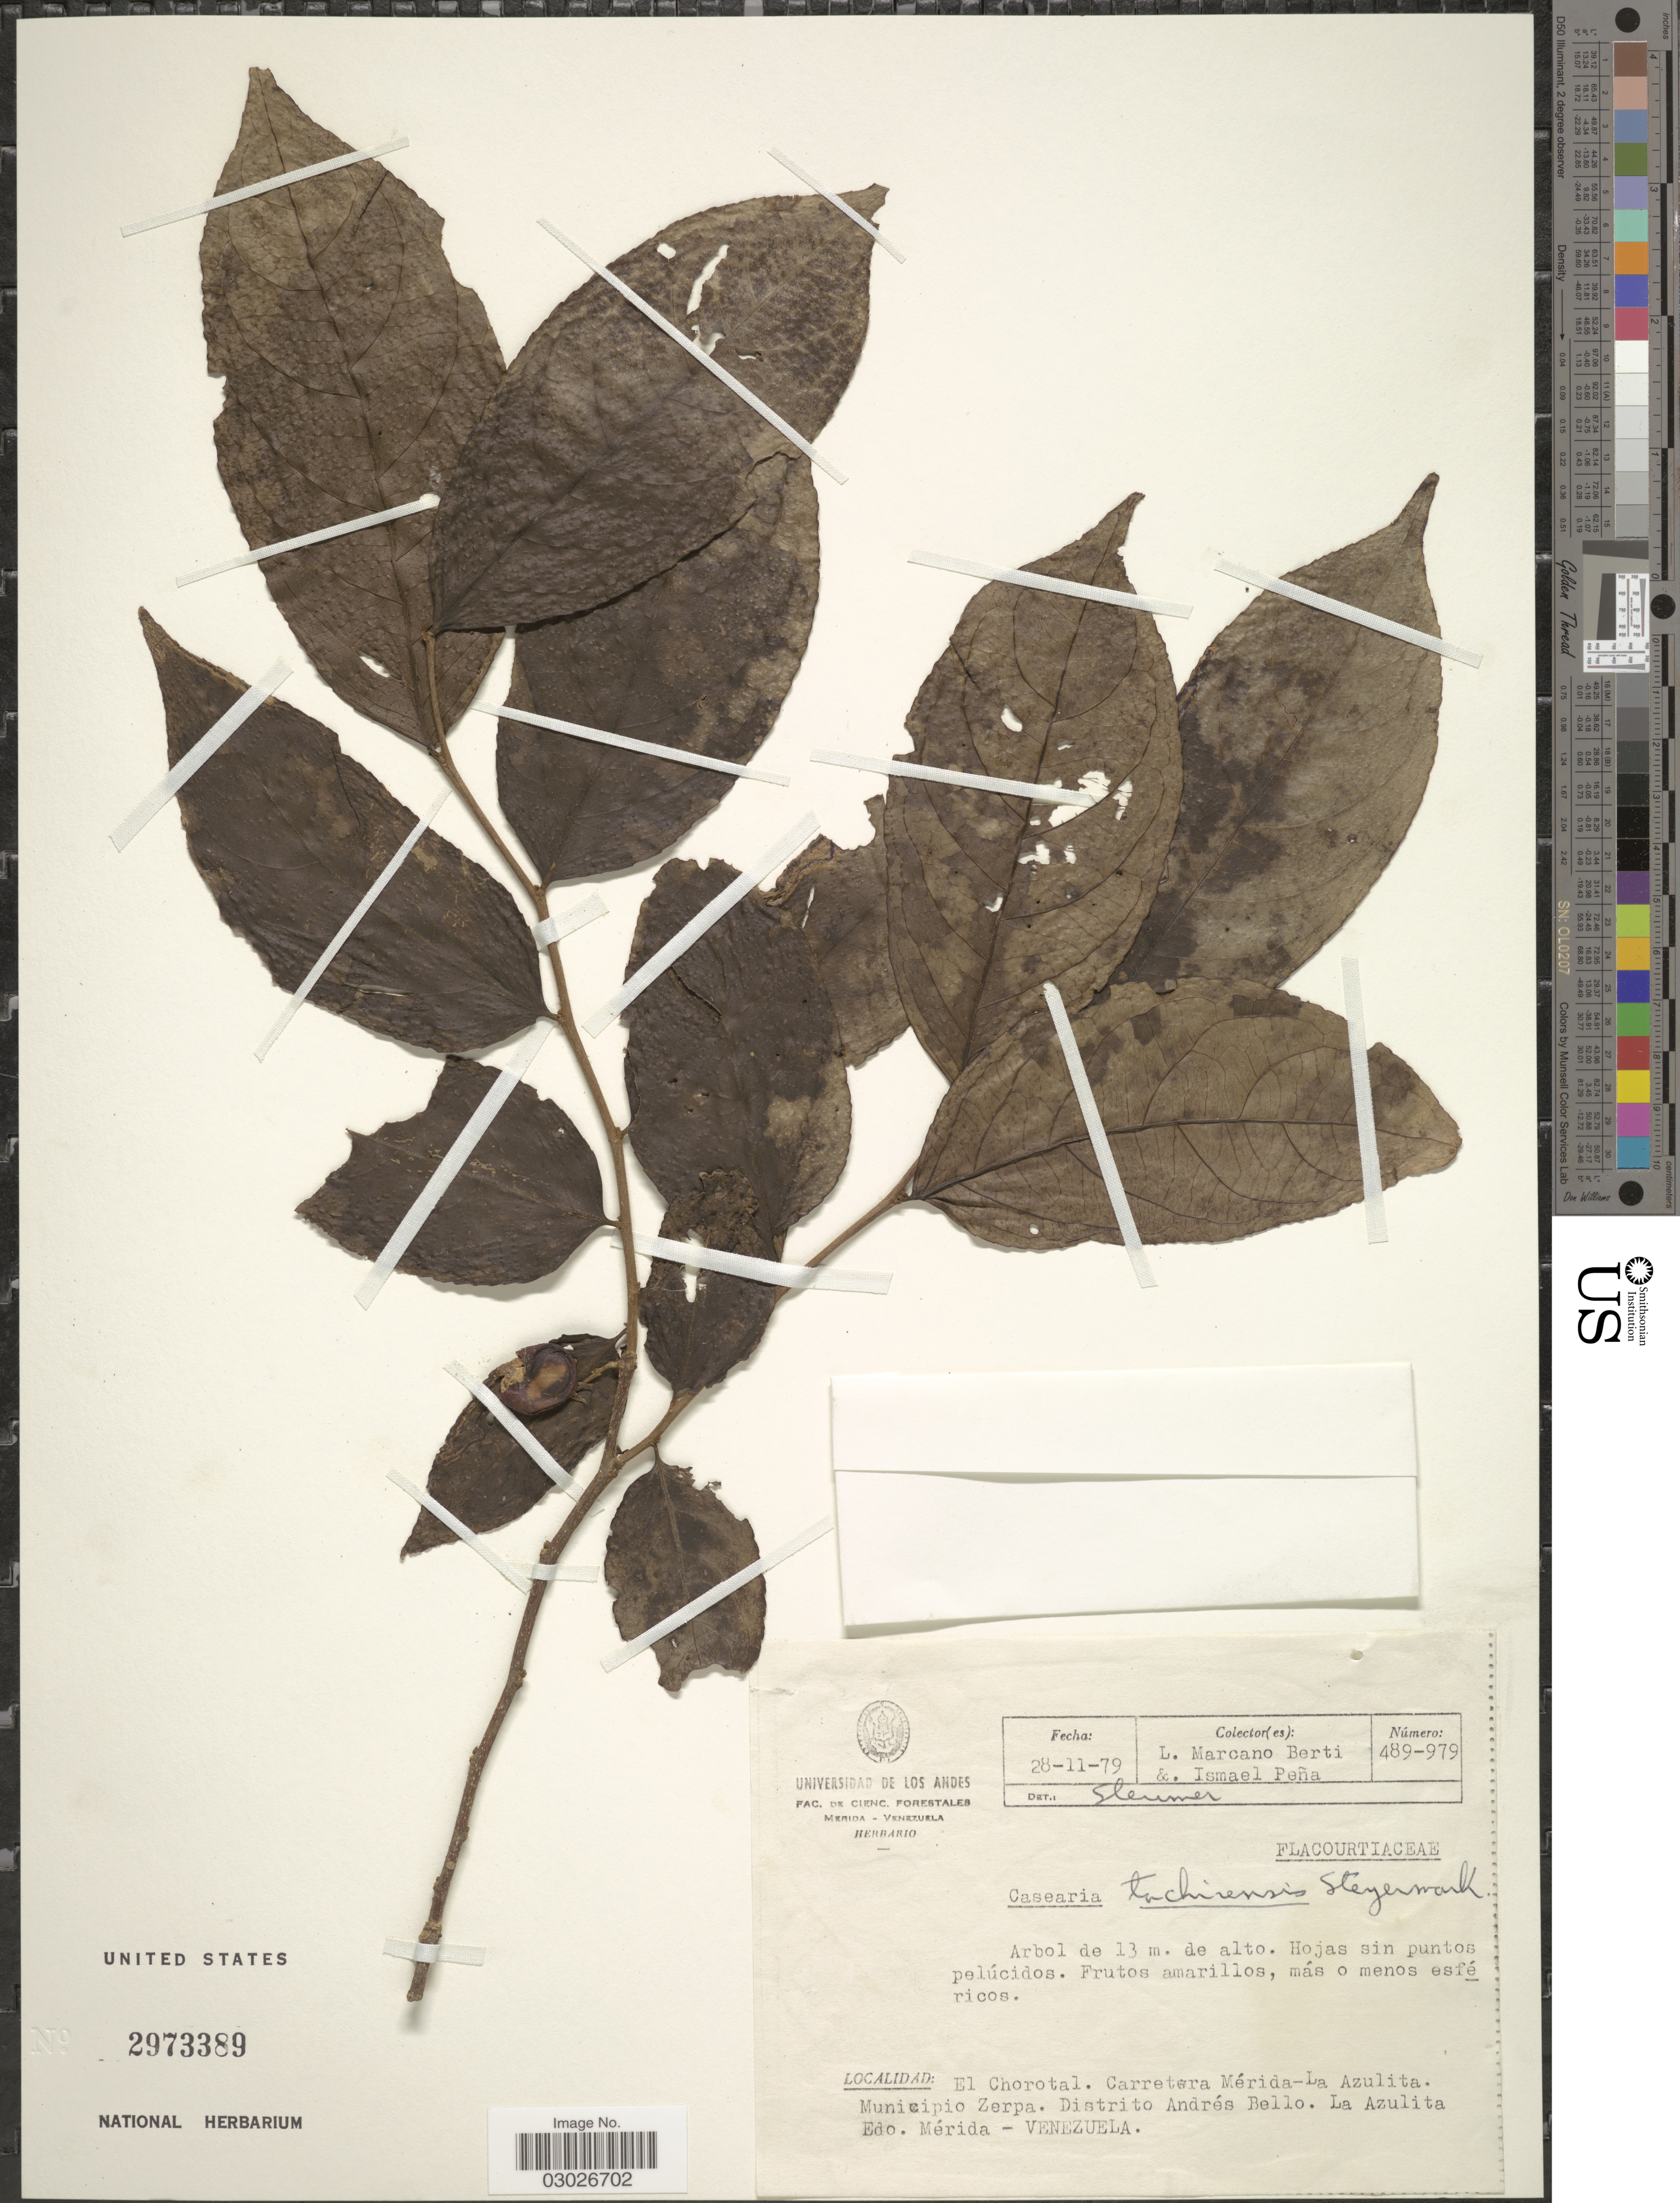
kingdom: Plantae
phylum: Tracheophyta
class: Magnoliopsida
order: Malpighiales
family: Salicaceae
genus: Casearia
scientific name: Casearia tachirensis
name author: Steyerm.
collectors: L. Marcano-Berti & I. Pena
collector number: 489-979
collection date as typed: Transcribed d/m/y: 28/11/79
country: Venezuela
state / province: Mérida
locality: El Chorotal. Carretera Mérida-La Azulita. Municipio Zerpa. Distrito Andrés Bello. La Azulita.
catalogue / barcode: US 2973389